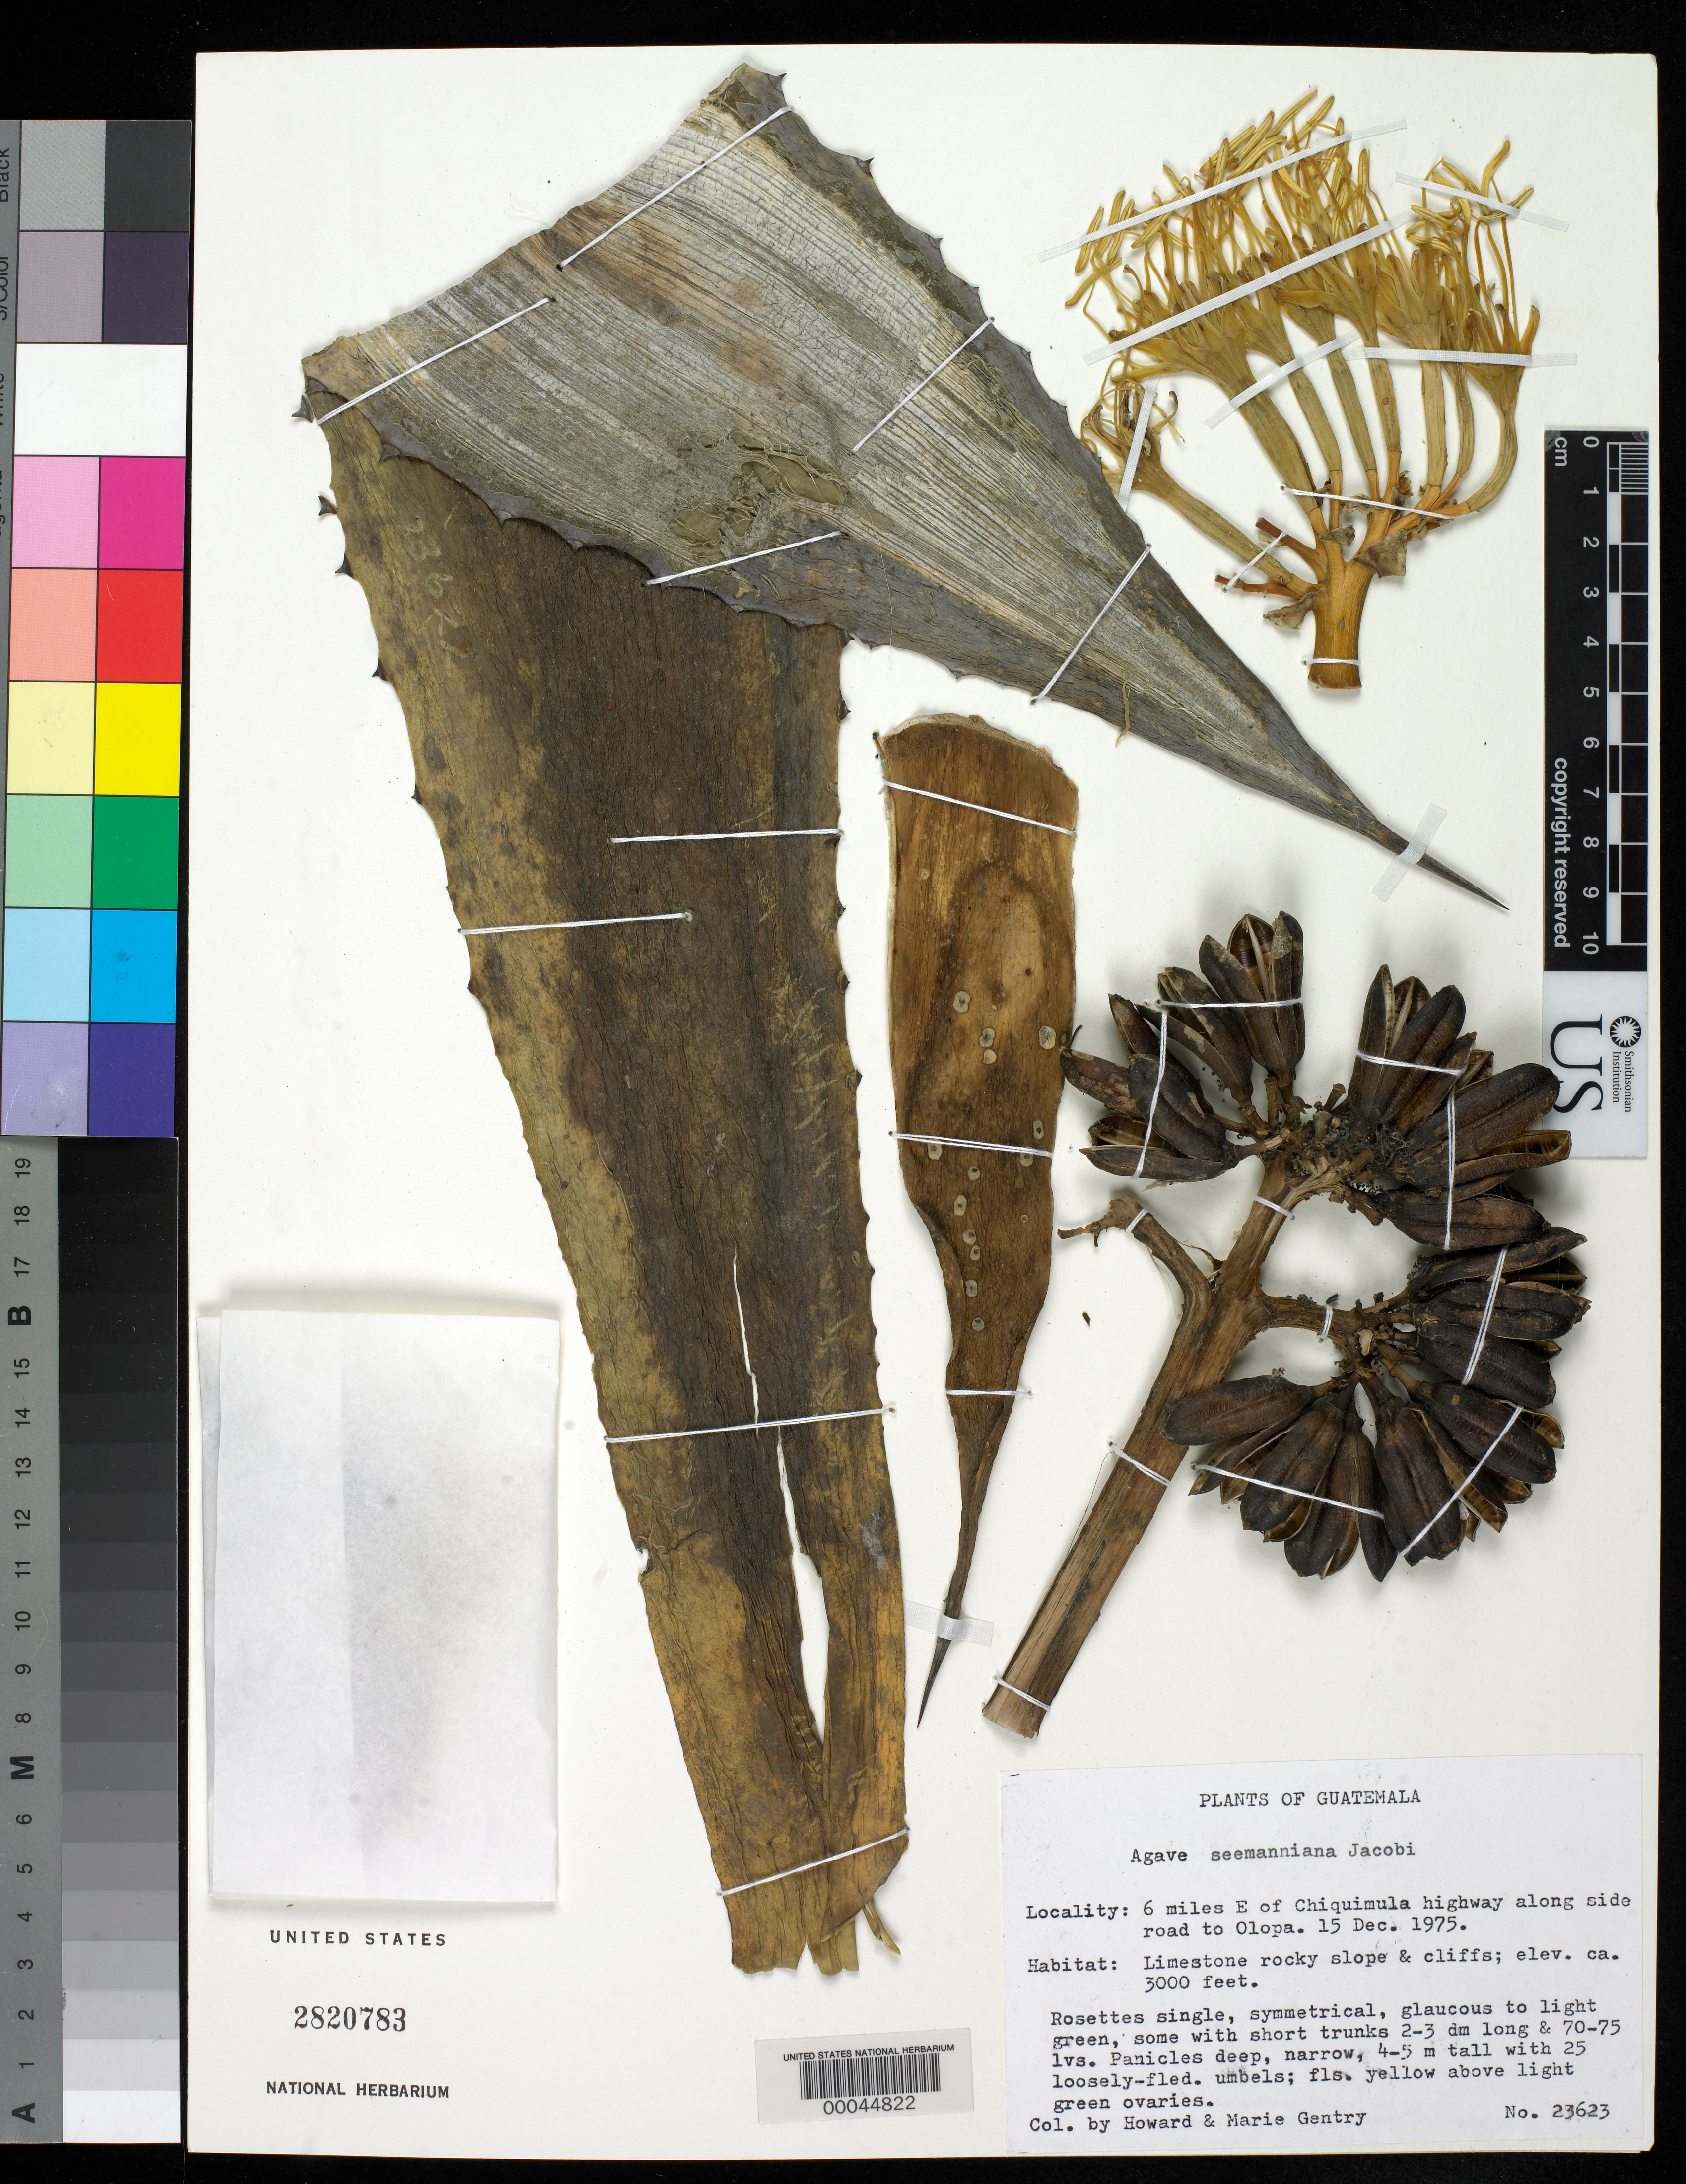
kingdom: Plantae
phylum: Tracheophyta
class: Liliopsida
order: Asparagales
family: Asparagaceae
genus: Agave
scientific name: Agave seemanniana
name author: Jacobi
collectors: H. S. Gentry & M. Gentry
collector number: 23623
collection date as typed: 15 Dec 1975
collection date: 1975-12-15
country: Guatemala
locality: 6 mi E of Chiquimula highway along side road to olopa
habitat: Limestone rocky slope & cliffs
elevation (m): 914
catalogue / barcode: US 2820783